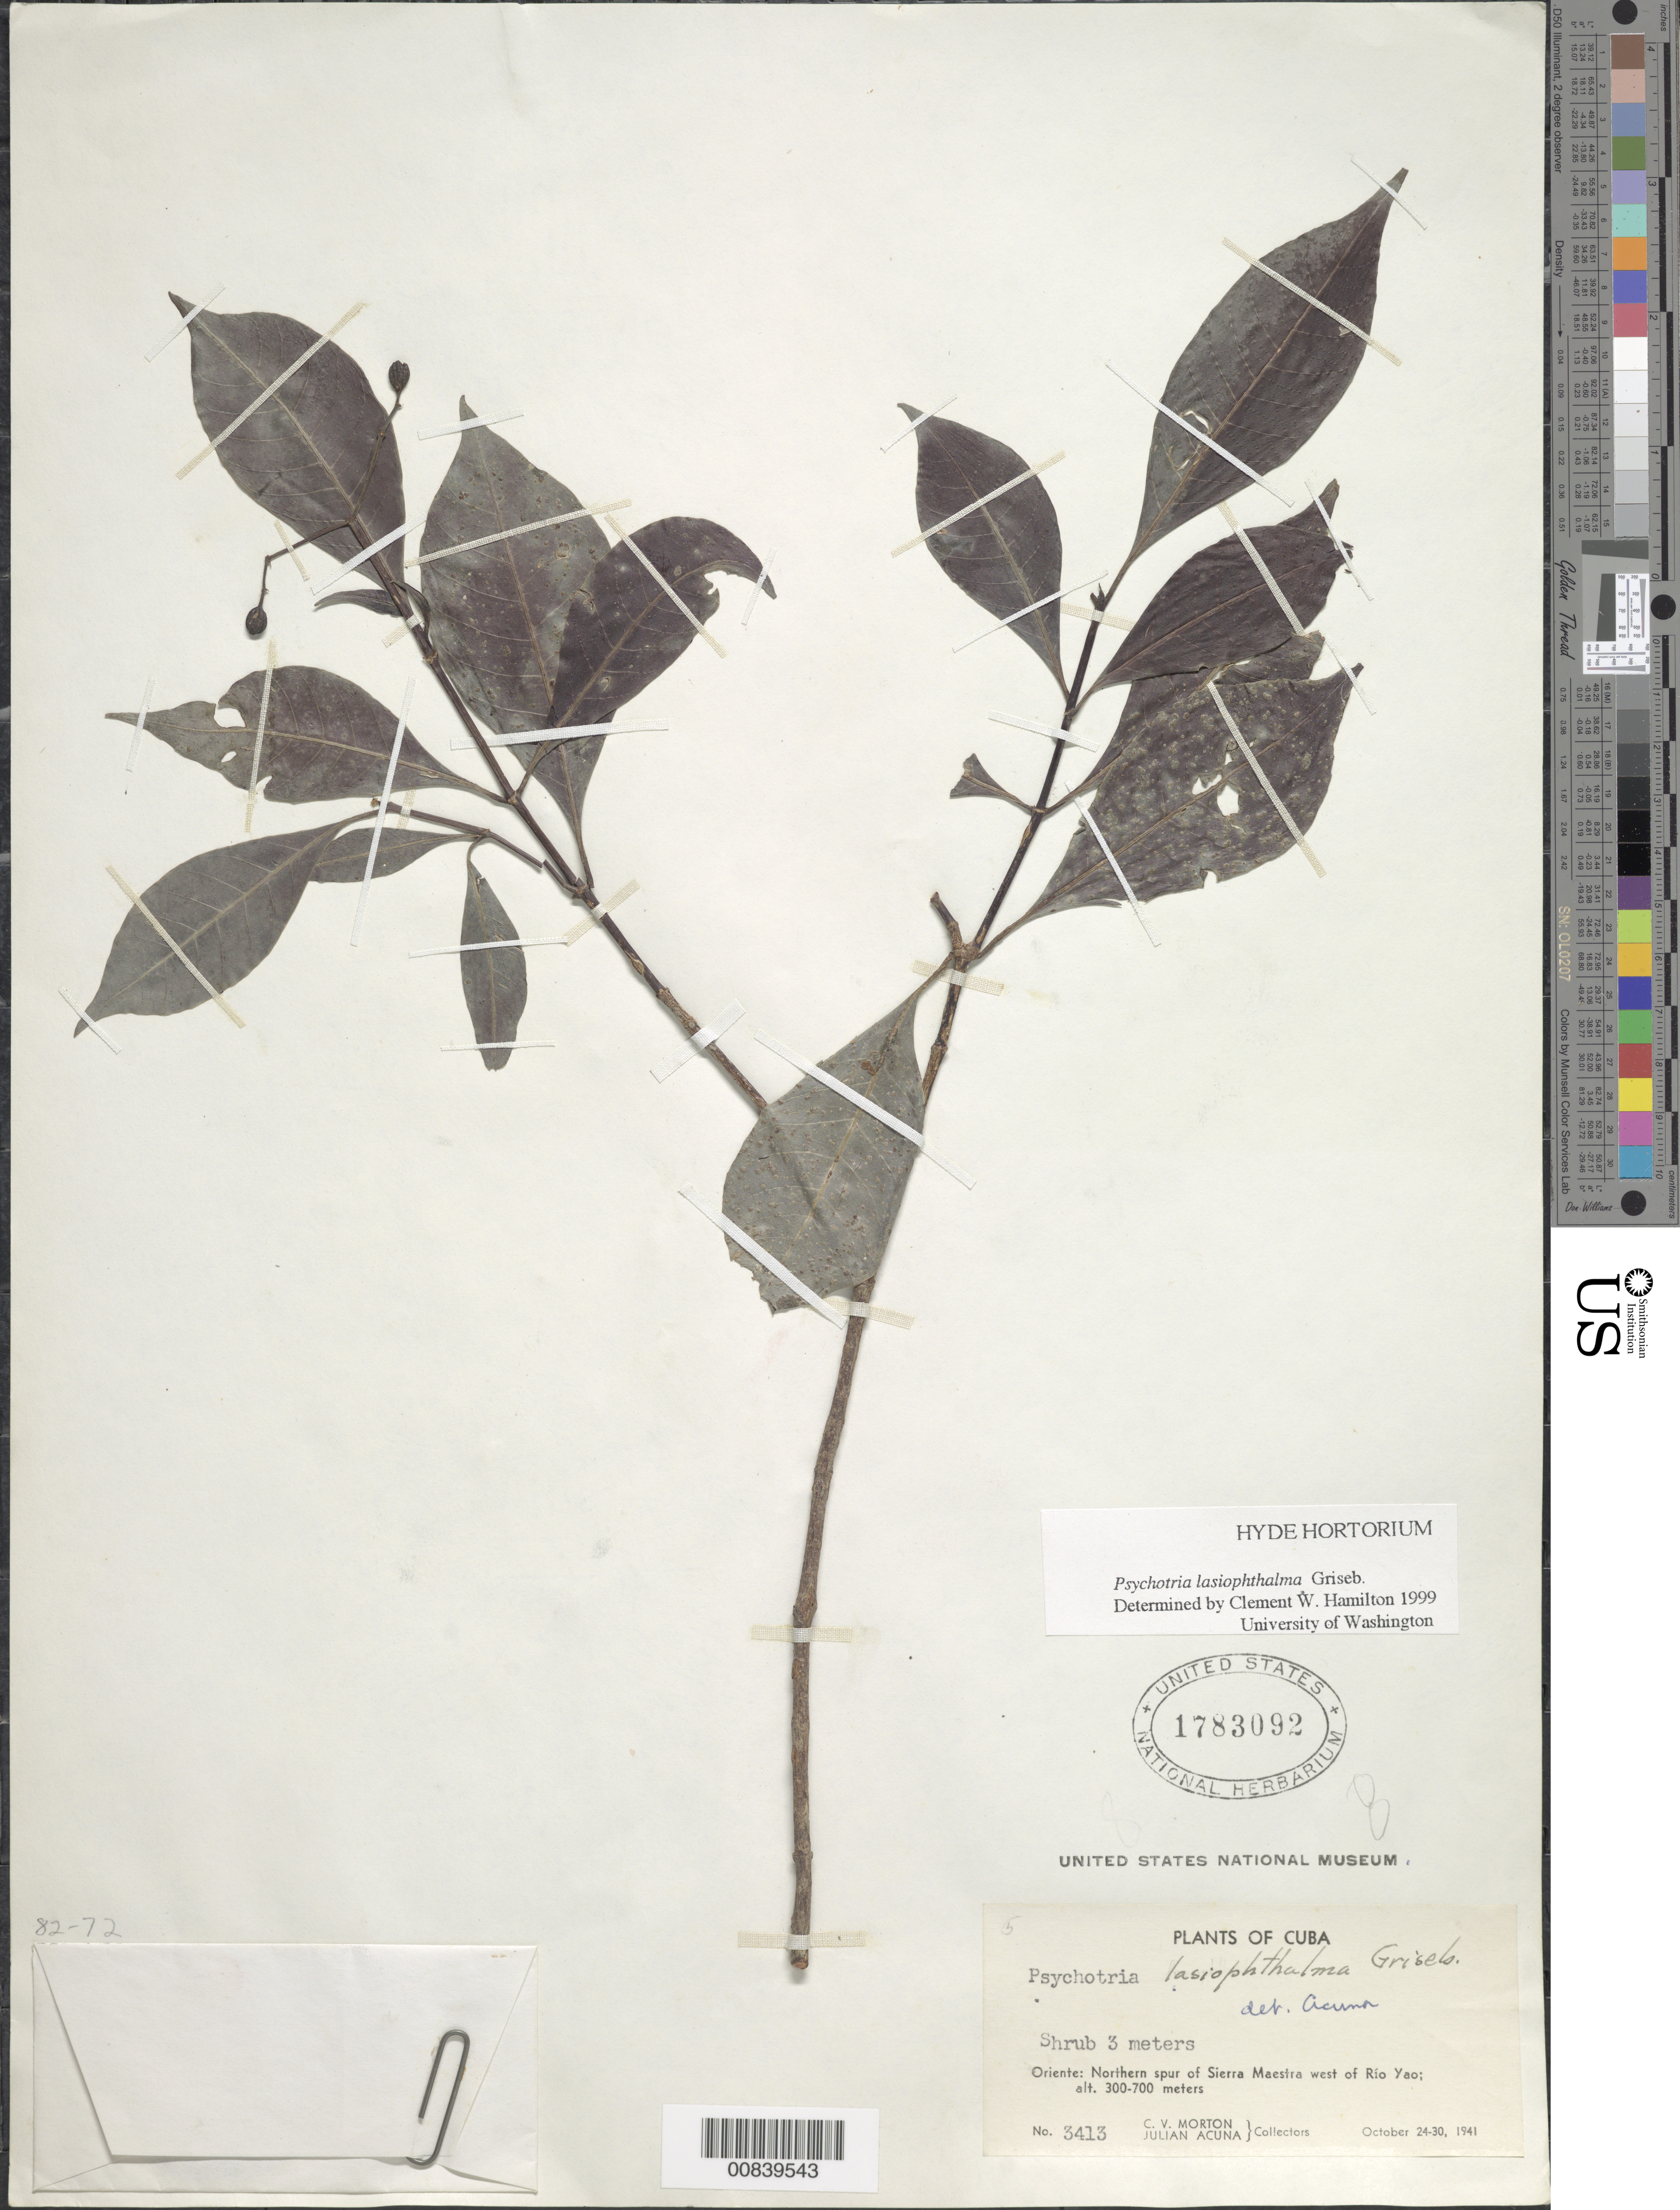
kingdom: Plantae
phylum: Tracheophyta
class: Magnoliopsida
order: Gentianales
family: Rubiaceae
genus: Psychotria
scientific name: Psychotria lasiophthalma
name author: Griseb.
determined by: Acuña, J. B.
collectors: C. V. Morton & J. Acuña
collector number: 3413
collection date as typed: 24 Oct 1941 to 30 Oct 1941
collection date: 1941-10-24/1941-10-30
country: Cuba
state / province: Oriente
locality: Northern spur of Sierra maestra west of Rio Yao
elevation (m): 300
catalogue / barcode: US 1783092